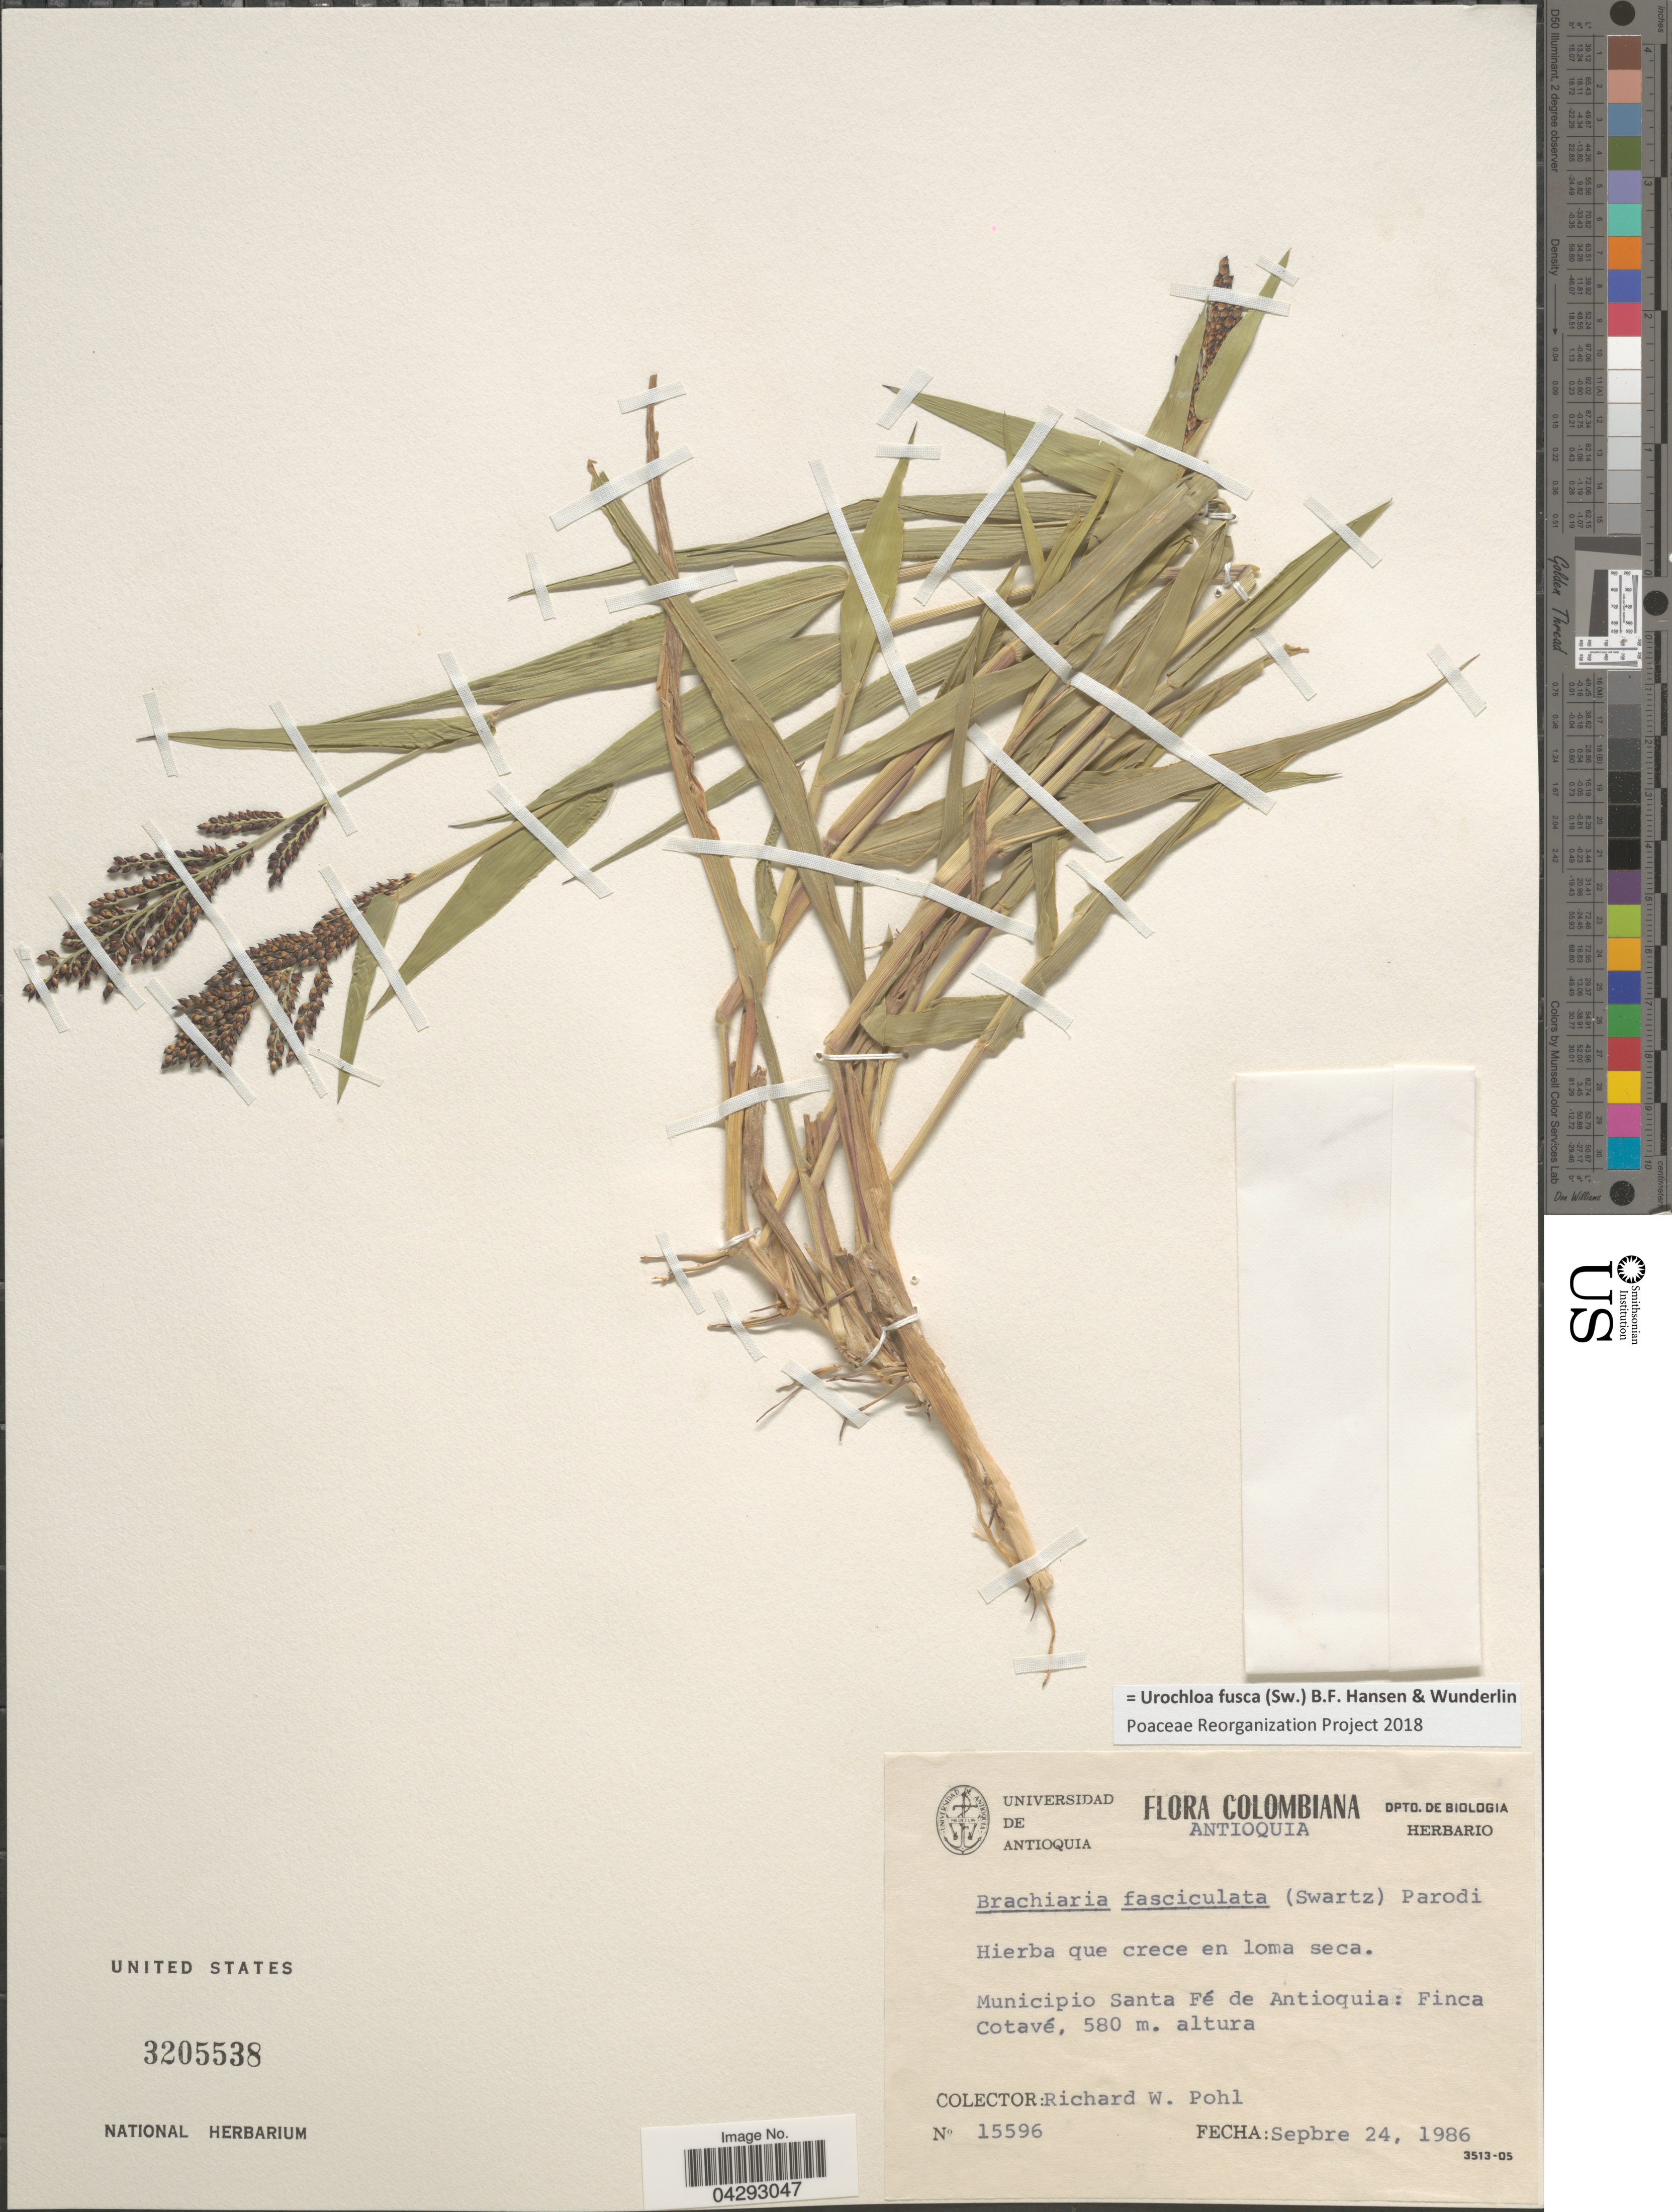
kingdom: Plantae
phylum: Tracheophyta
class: Liliopsida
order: Poales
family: Poaceae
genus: Urochloa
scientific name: Urochloa fusca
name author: (Sw.) B.F. Hansen & Wunderlin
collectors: R. W. Pohl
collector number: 15596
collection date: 1986-09-24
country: Colombia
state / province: Antioquia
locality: Municipio Santa Fé de Antioquia: Finca Cotavé.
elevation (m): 580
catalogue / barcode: US 3205538